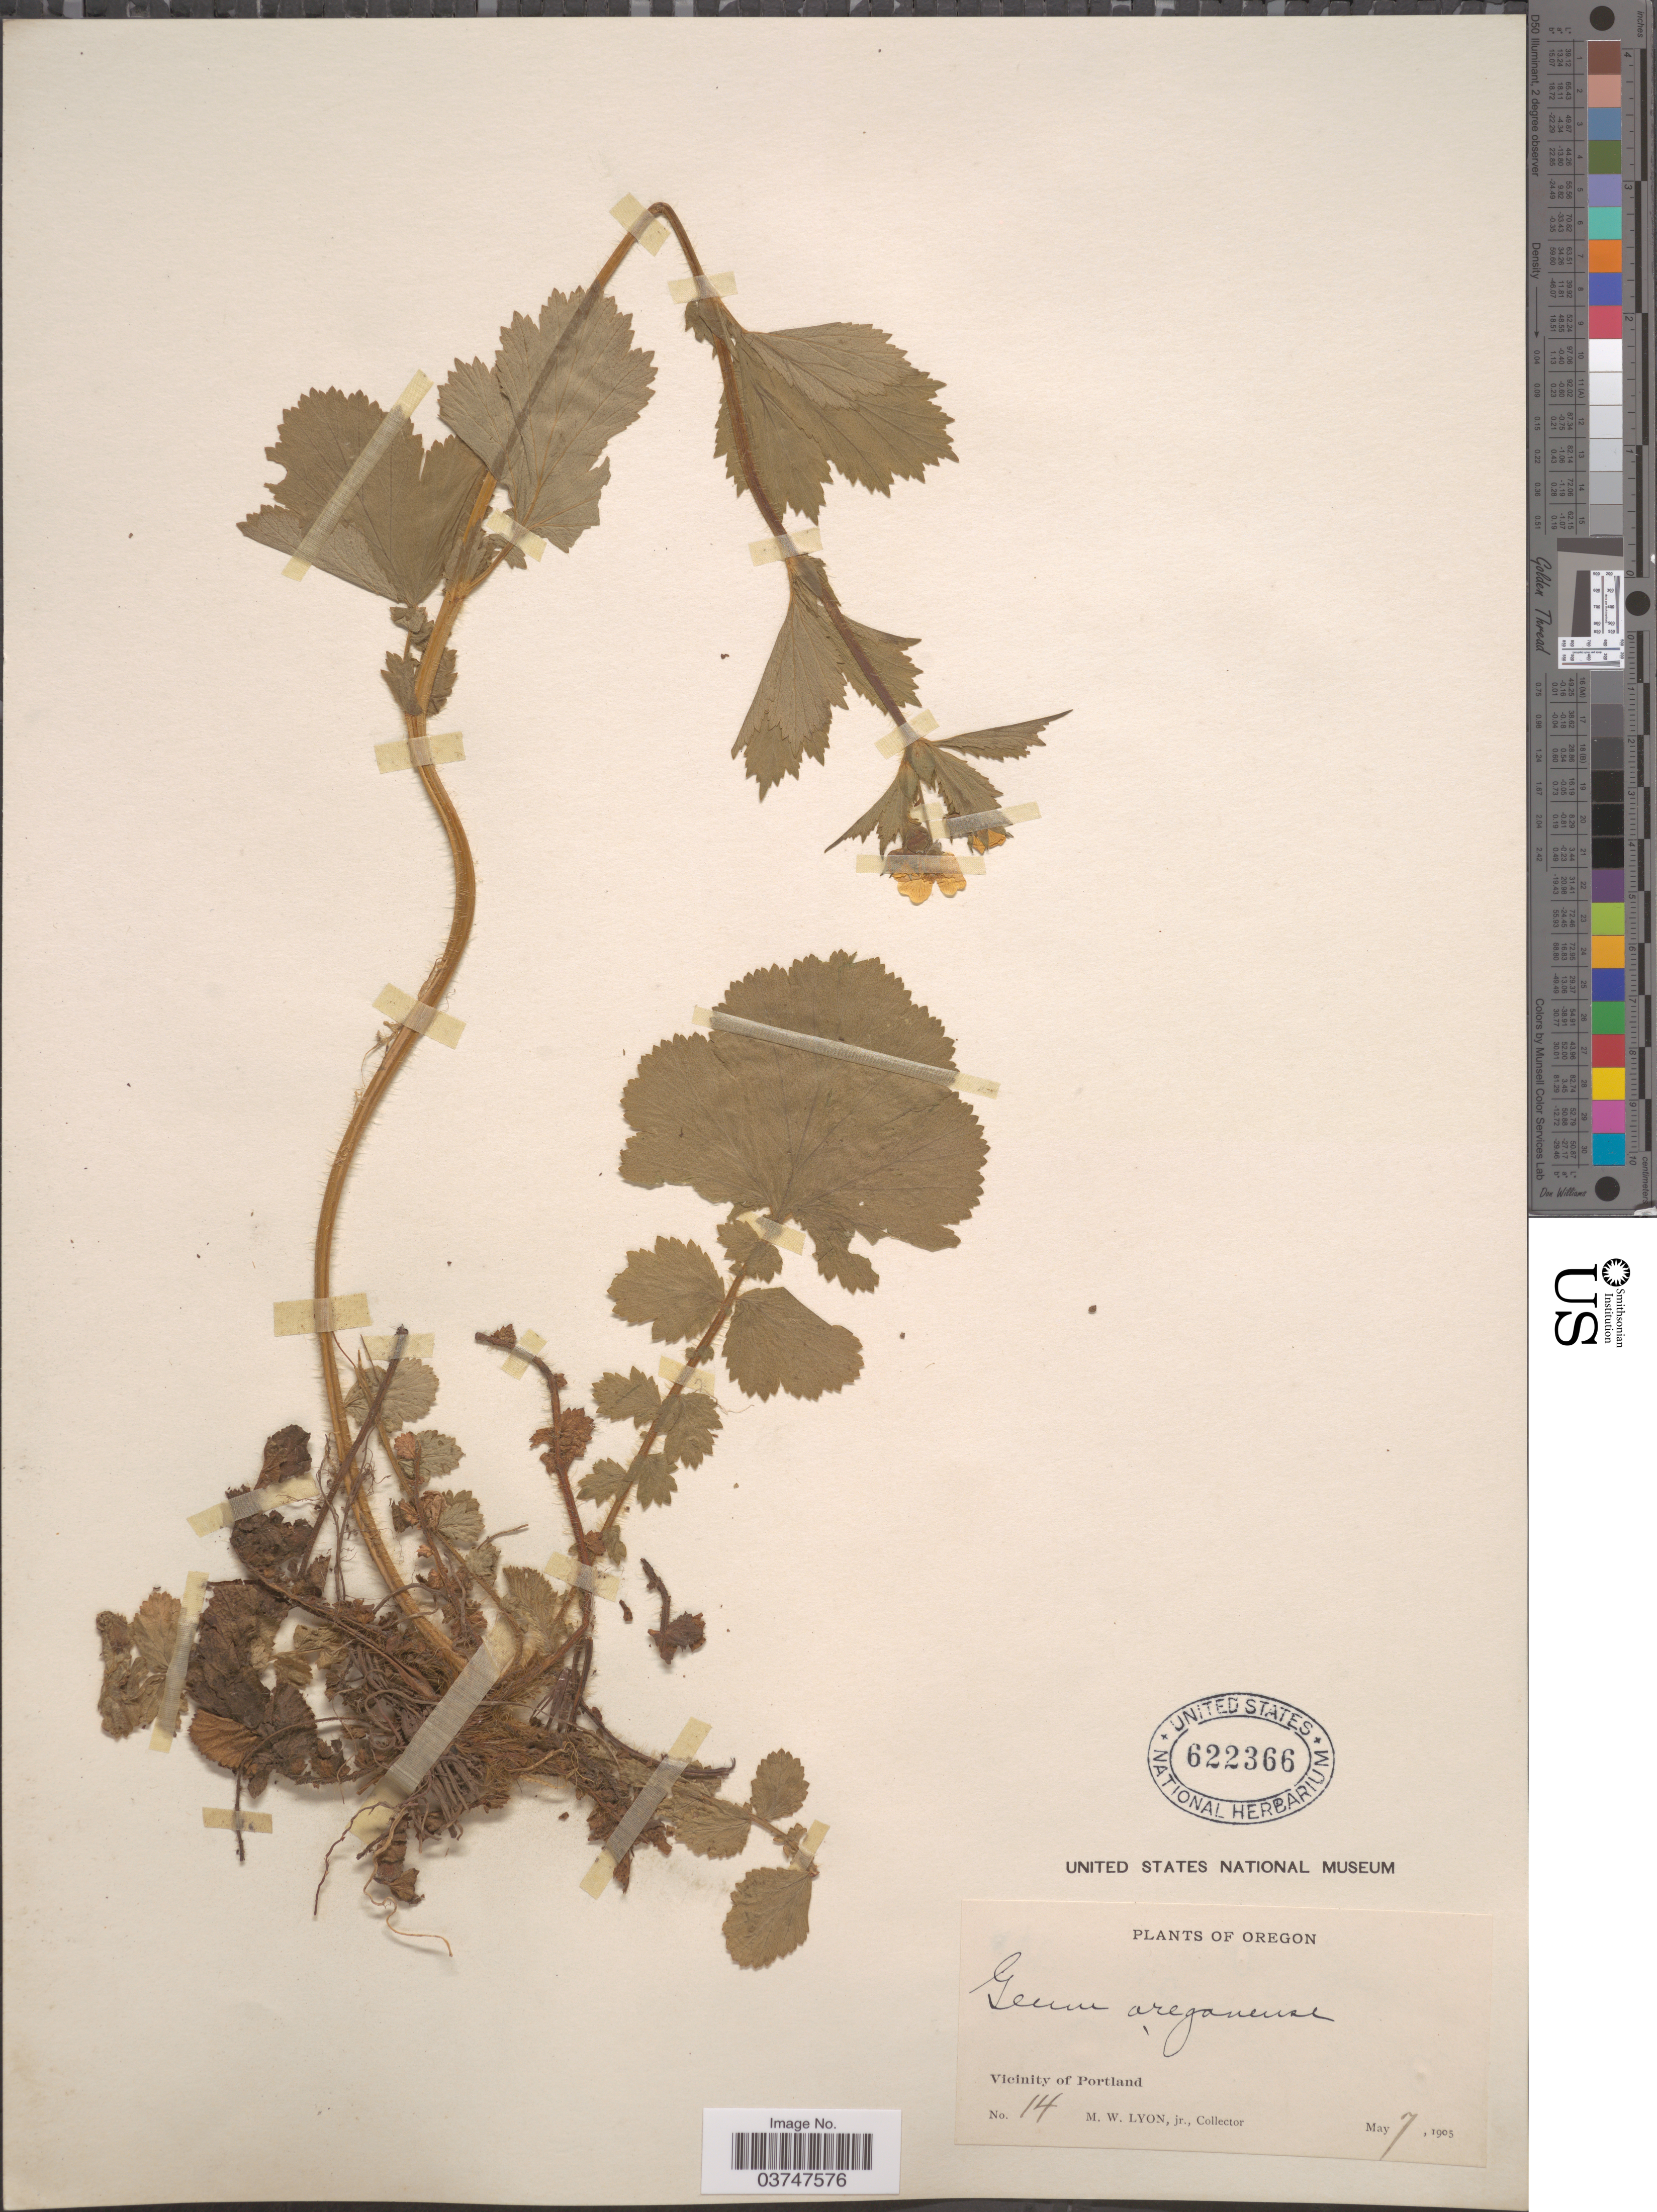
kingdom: Plantae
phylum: Tracheophyta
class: Magnoliopsida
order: Rosales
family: Rosaceae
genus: Geum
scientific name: Geum macrophyllum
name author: Willd.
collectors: M. Lyon Jr.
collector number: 14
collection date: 1905-05-07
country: United States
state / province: Oregon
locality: Vicinity of Portland.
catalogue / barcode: US 622366